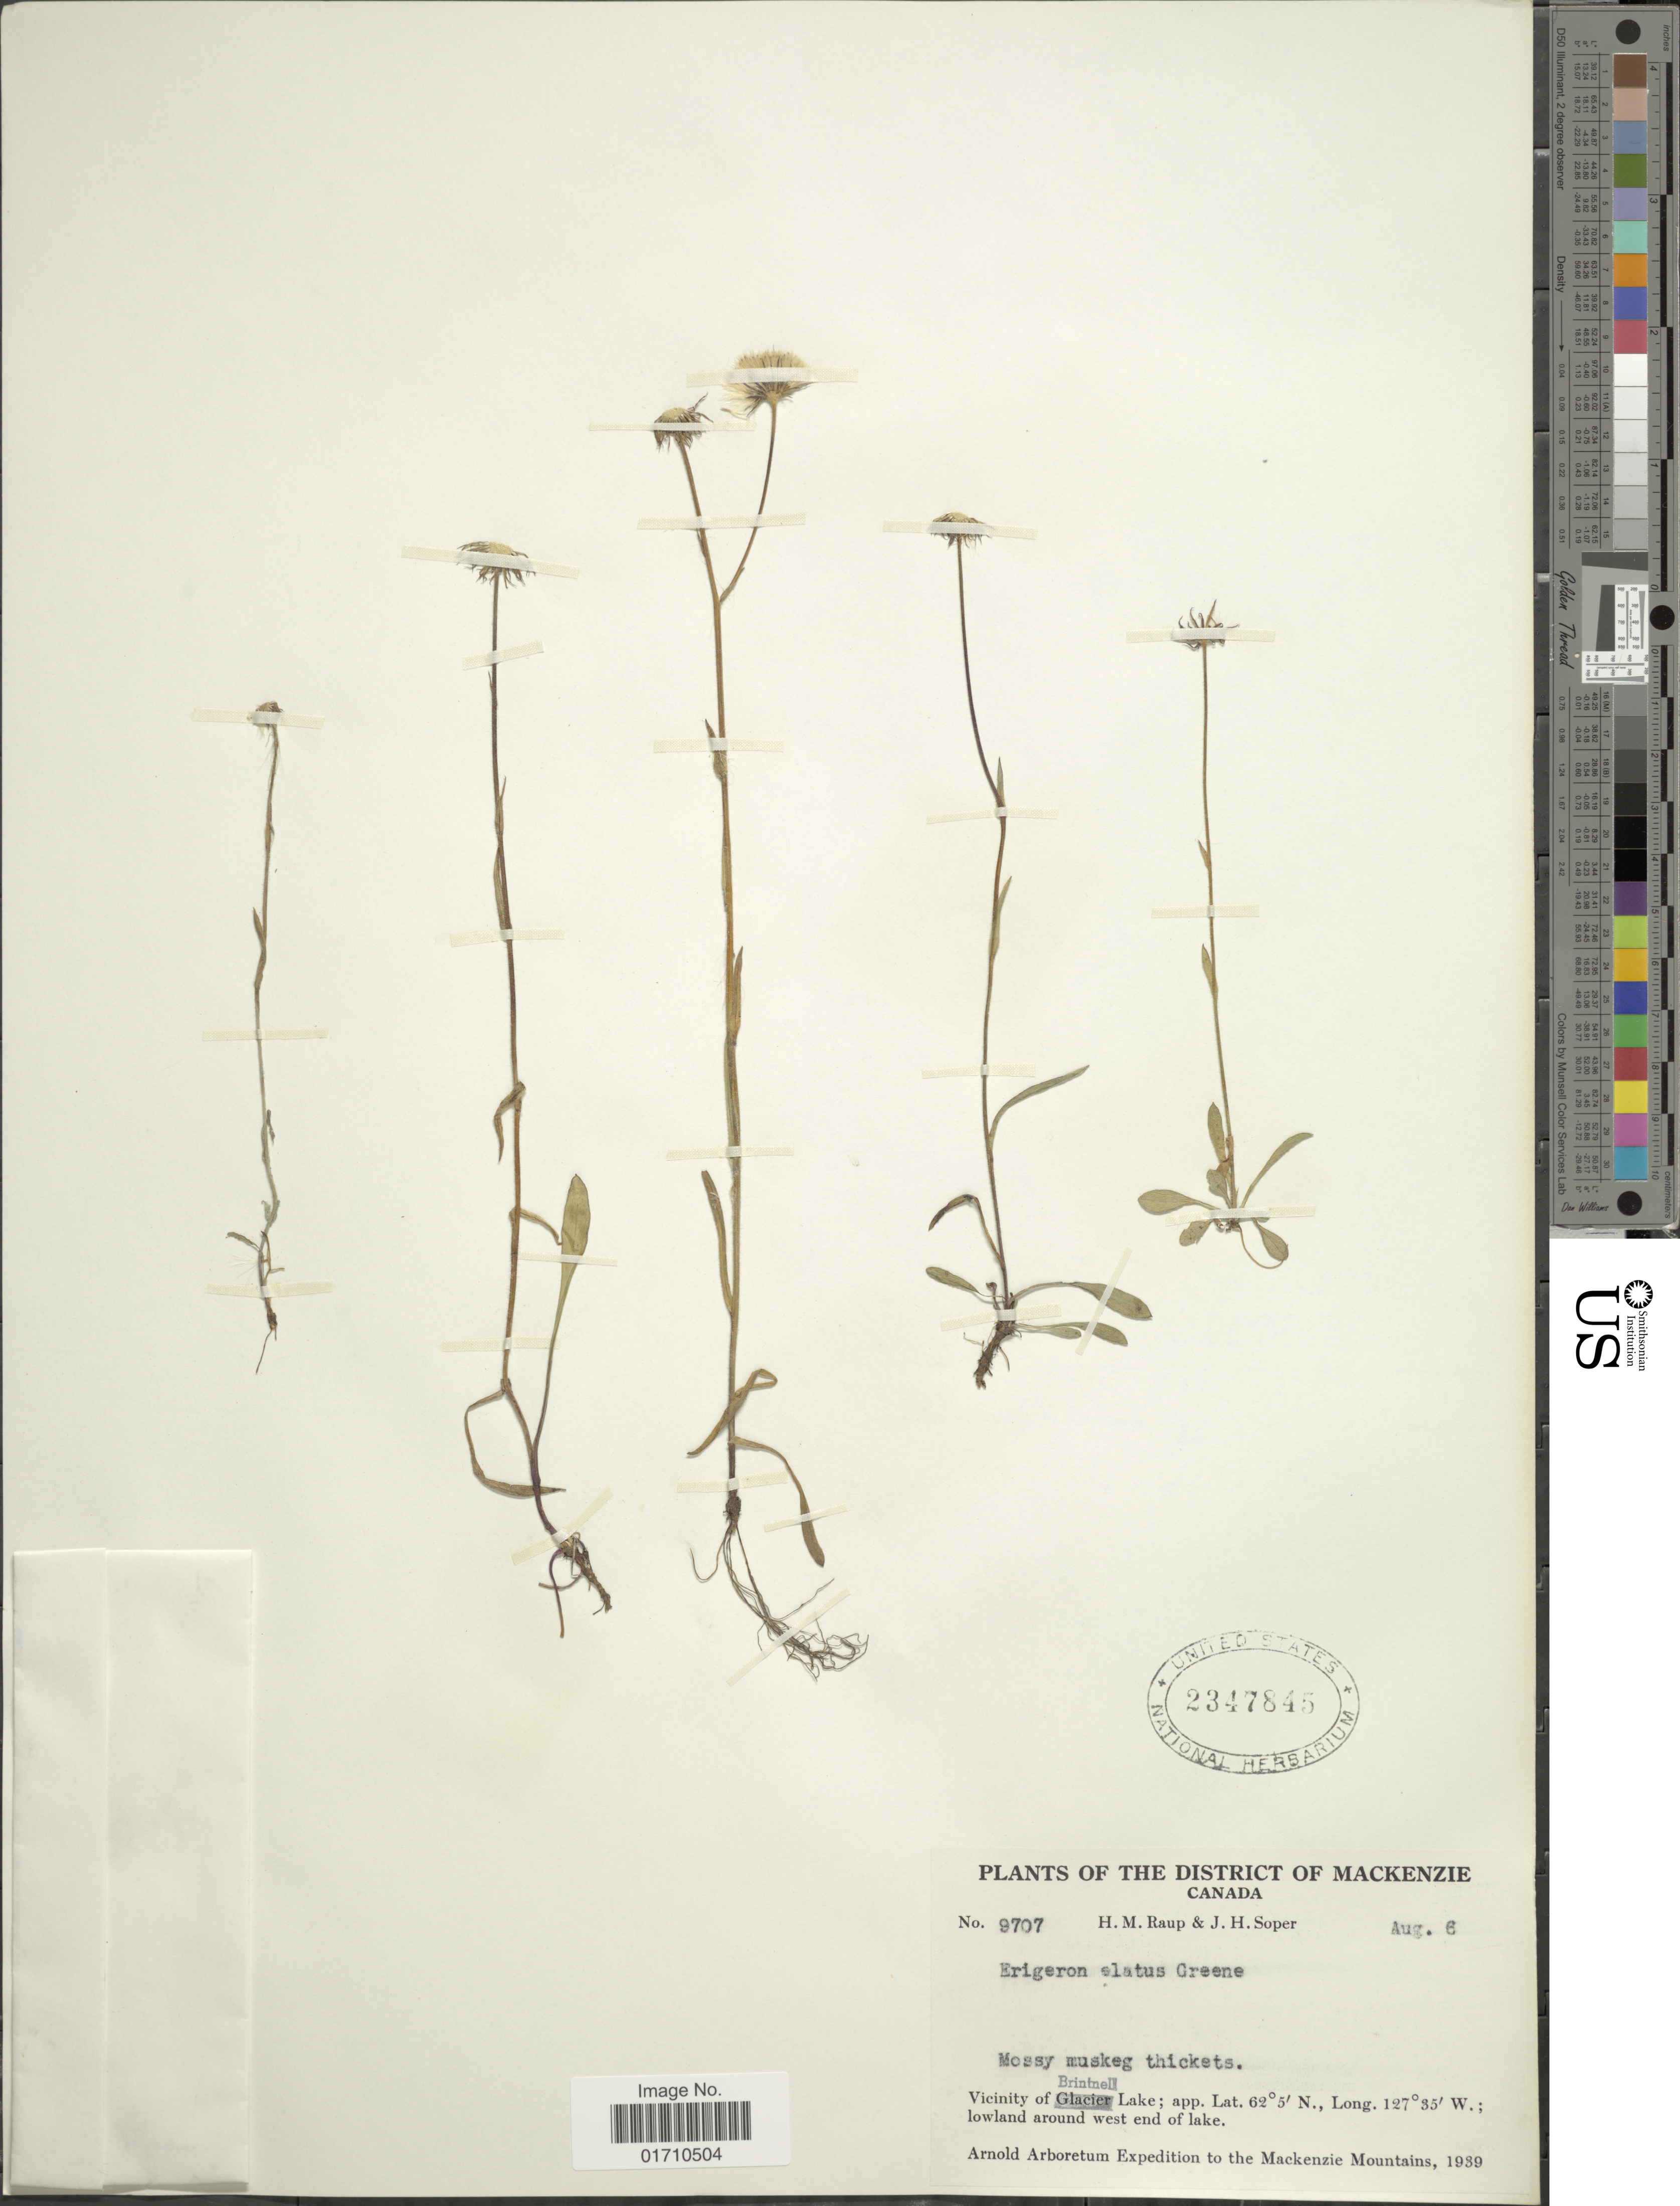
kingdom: Plantae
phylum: Tracheophyta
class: Magnoliopsida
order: Asterales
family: Asteraceae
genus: Erigeron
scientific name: Erigeron acris var. elatus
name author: (Hook.) Cronq.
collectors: H. Raup & J. H. Soper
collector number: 9707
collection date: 1939-08-06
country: Canada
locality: The District of Mackenzie, Mossy muskeg thickets, Vicinity of Brintnell Lake, lowland around west end of lake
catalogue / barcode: US 2347845